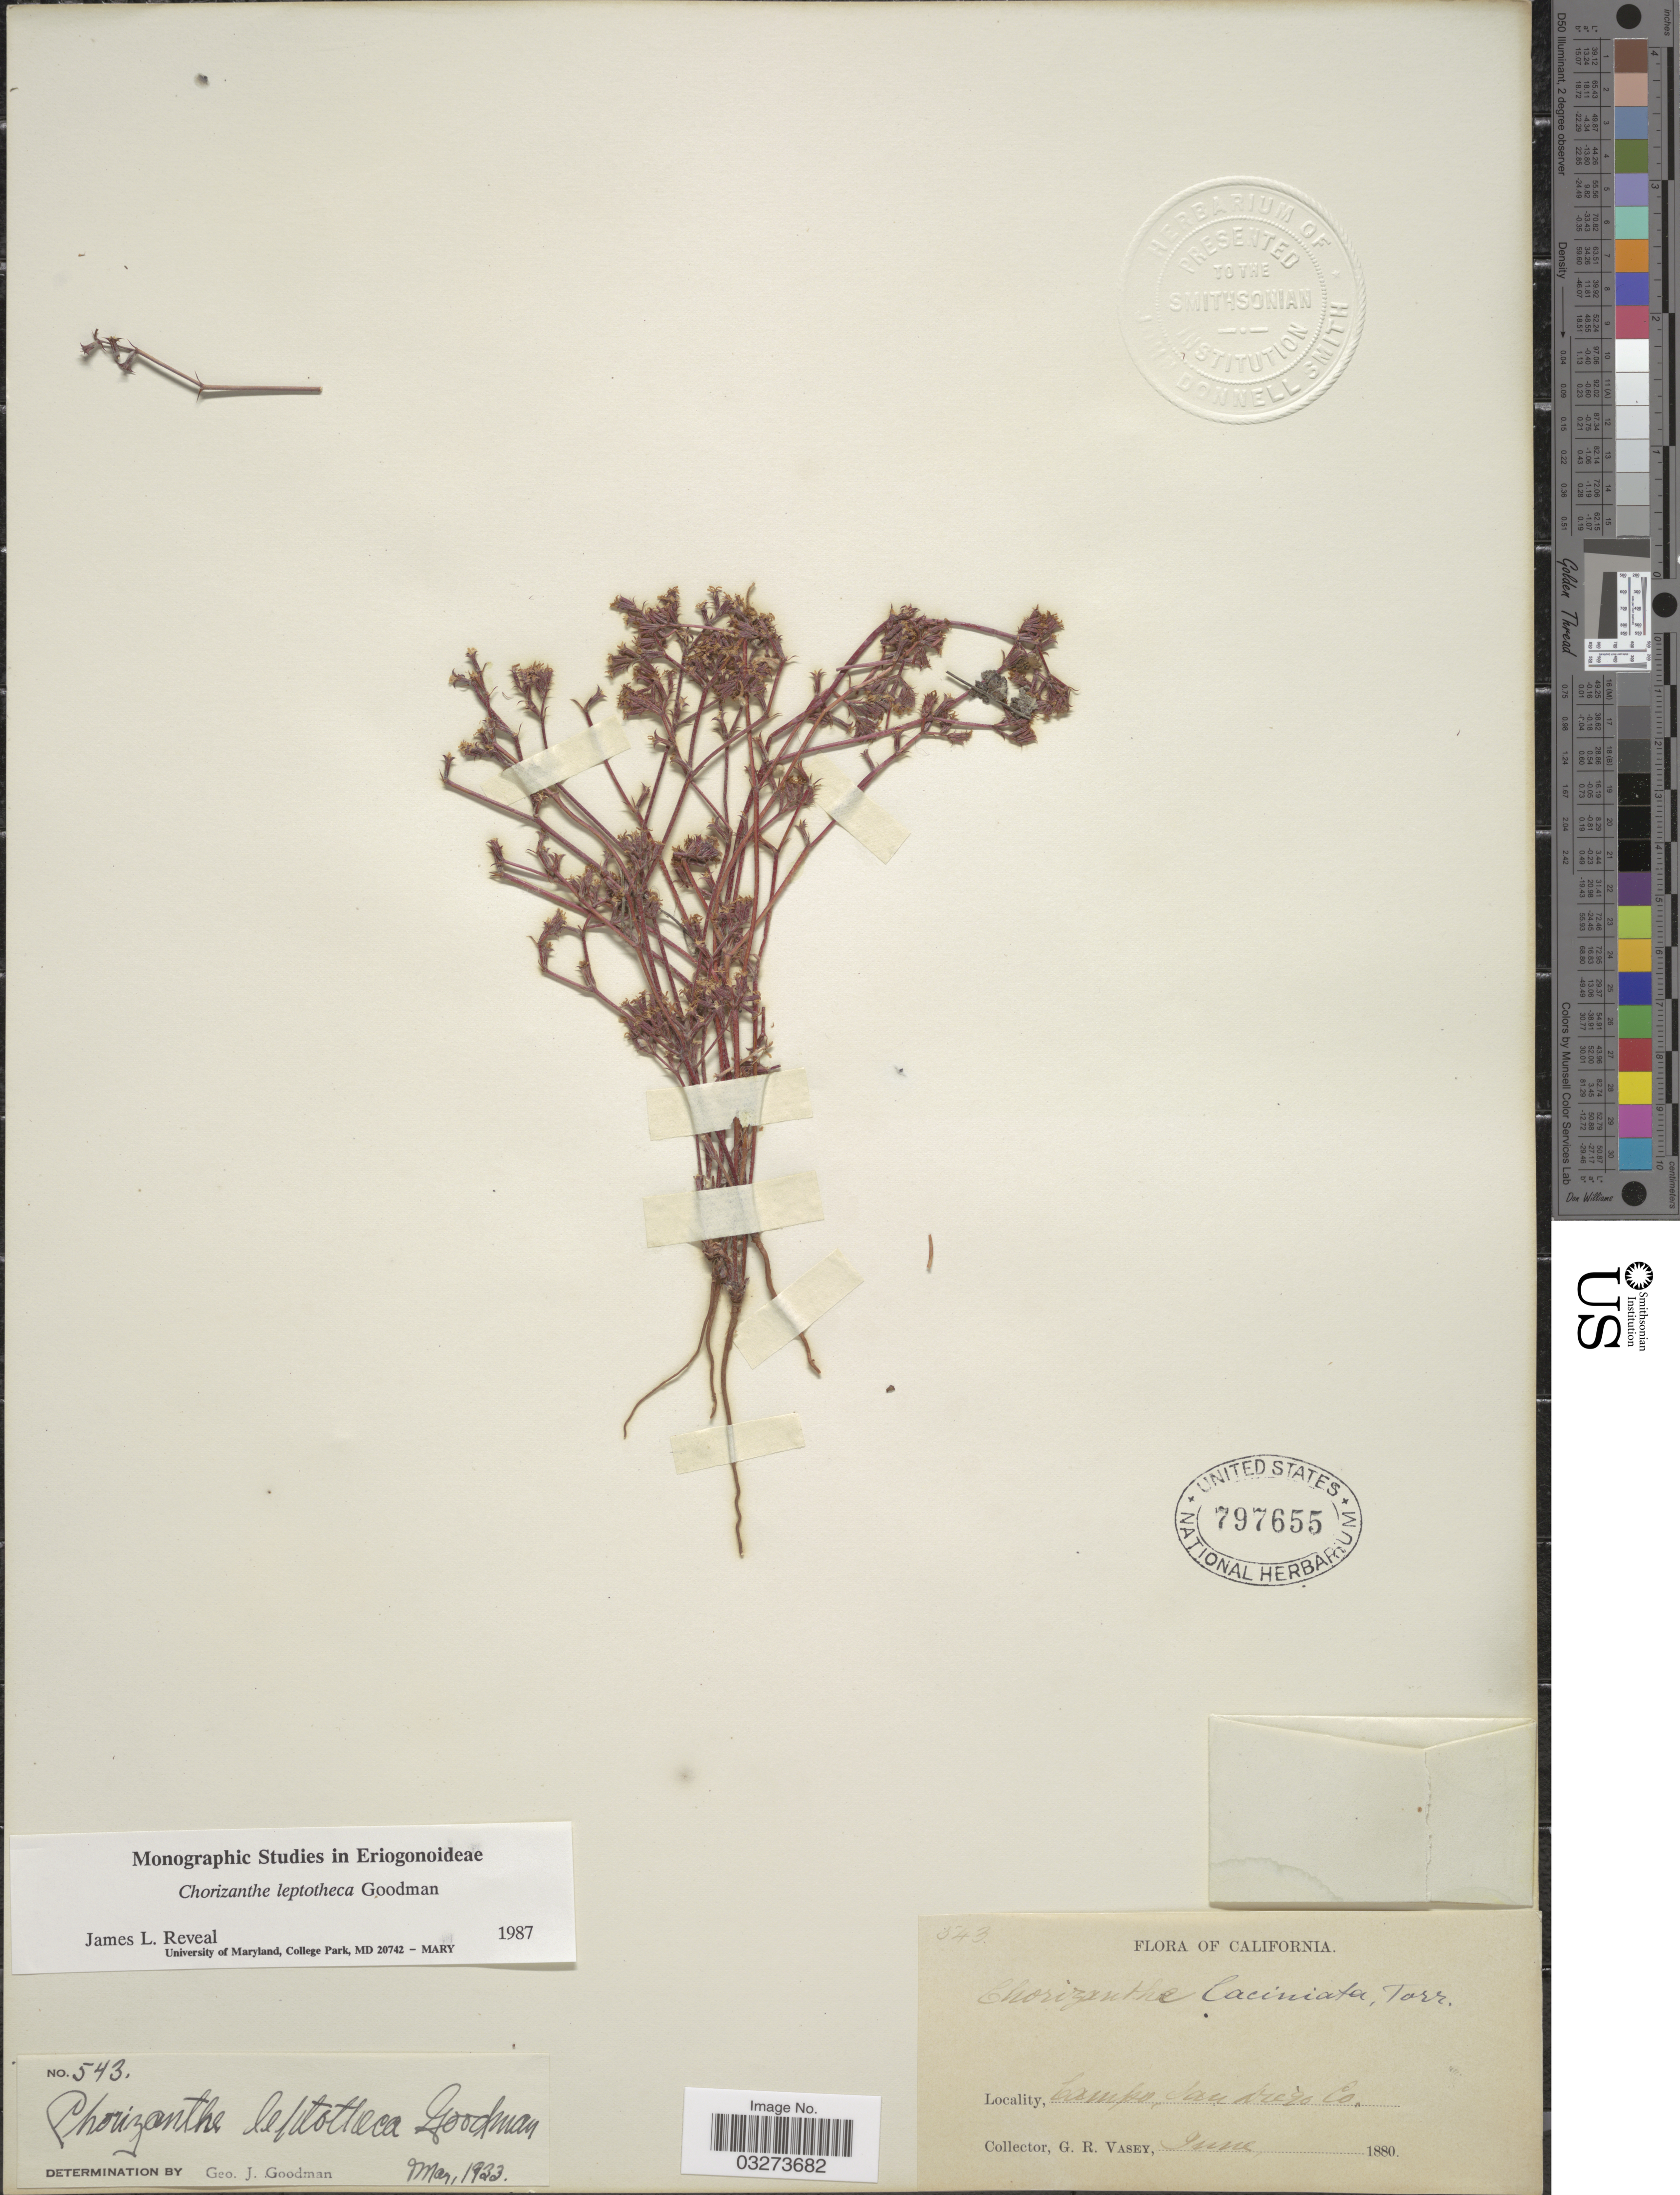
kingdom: Plantae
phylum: Tracheophyta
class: Magnoliopsida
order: Caryophyllales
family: Polygonaceae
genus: Chorizanthe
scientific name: Chorizanthe leptotheca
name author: Goodman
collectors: G. R. Vasey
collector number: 343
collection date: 1880-06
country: United States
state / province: California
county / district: San Diego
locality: Campo, San Diego Co.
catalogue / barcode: US 797655